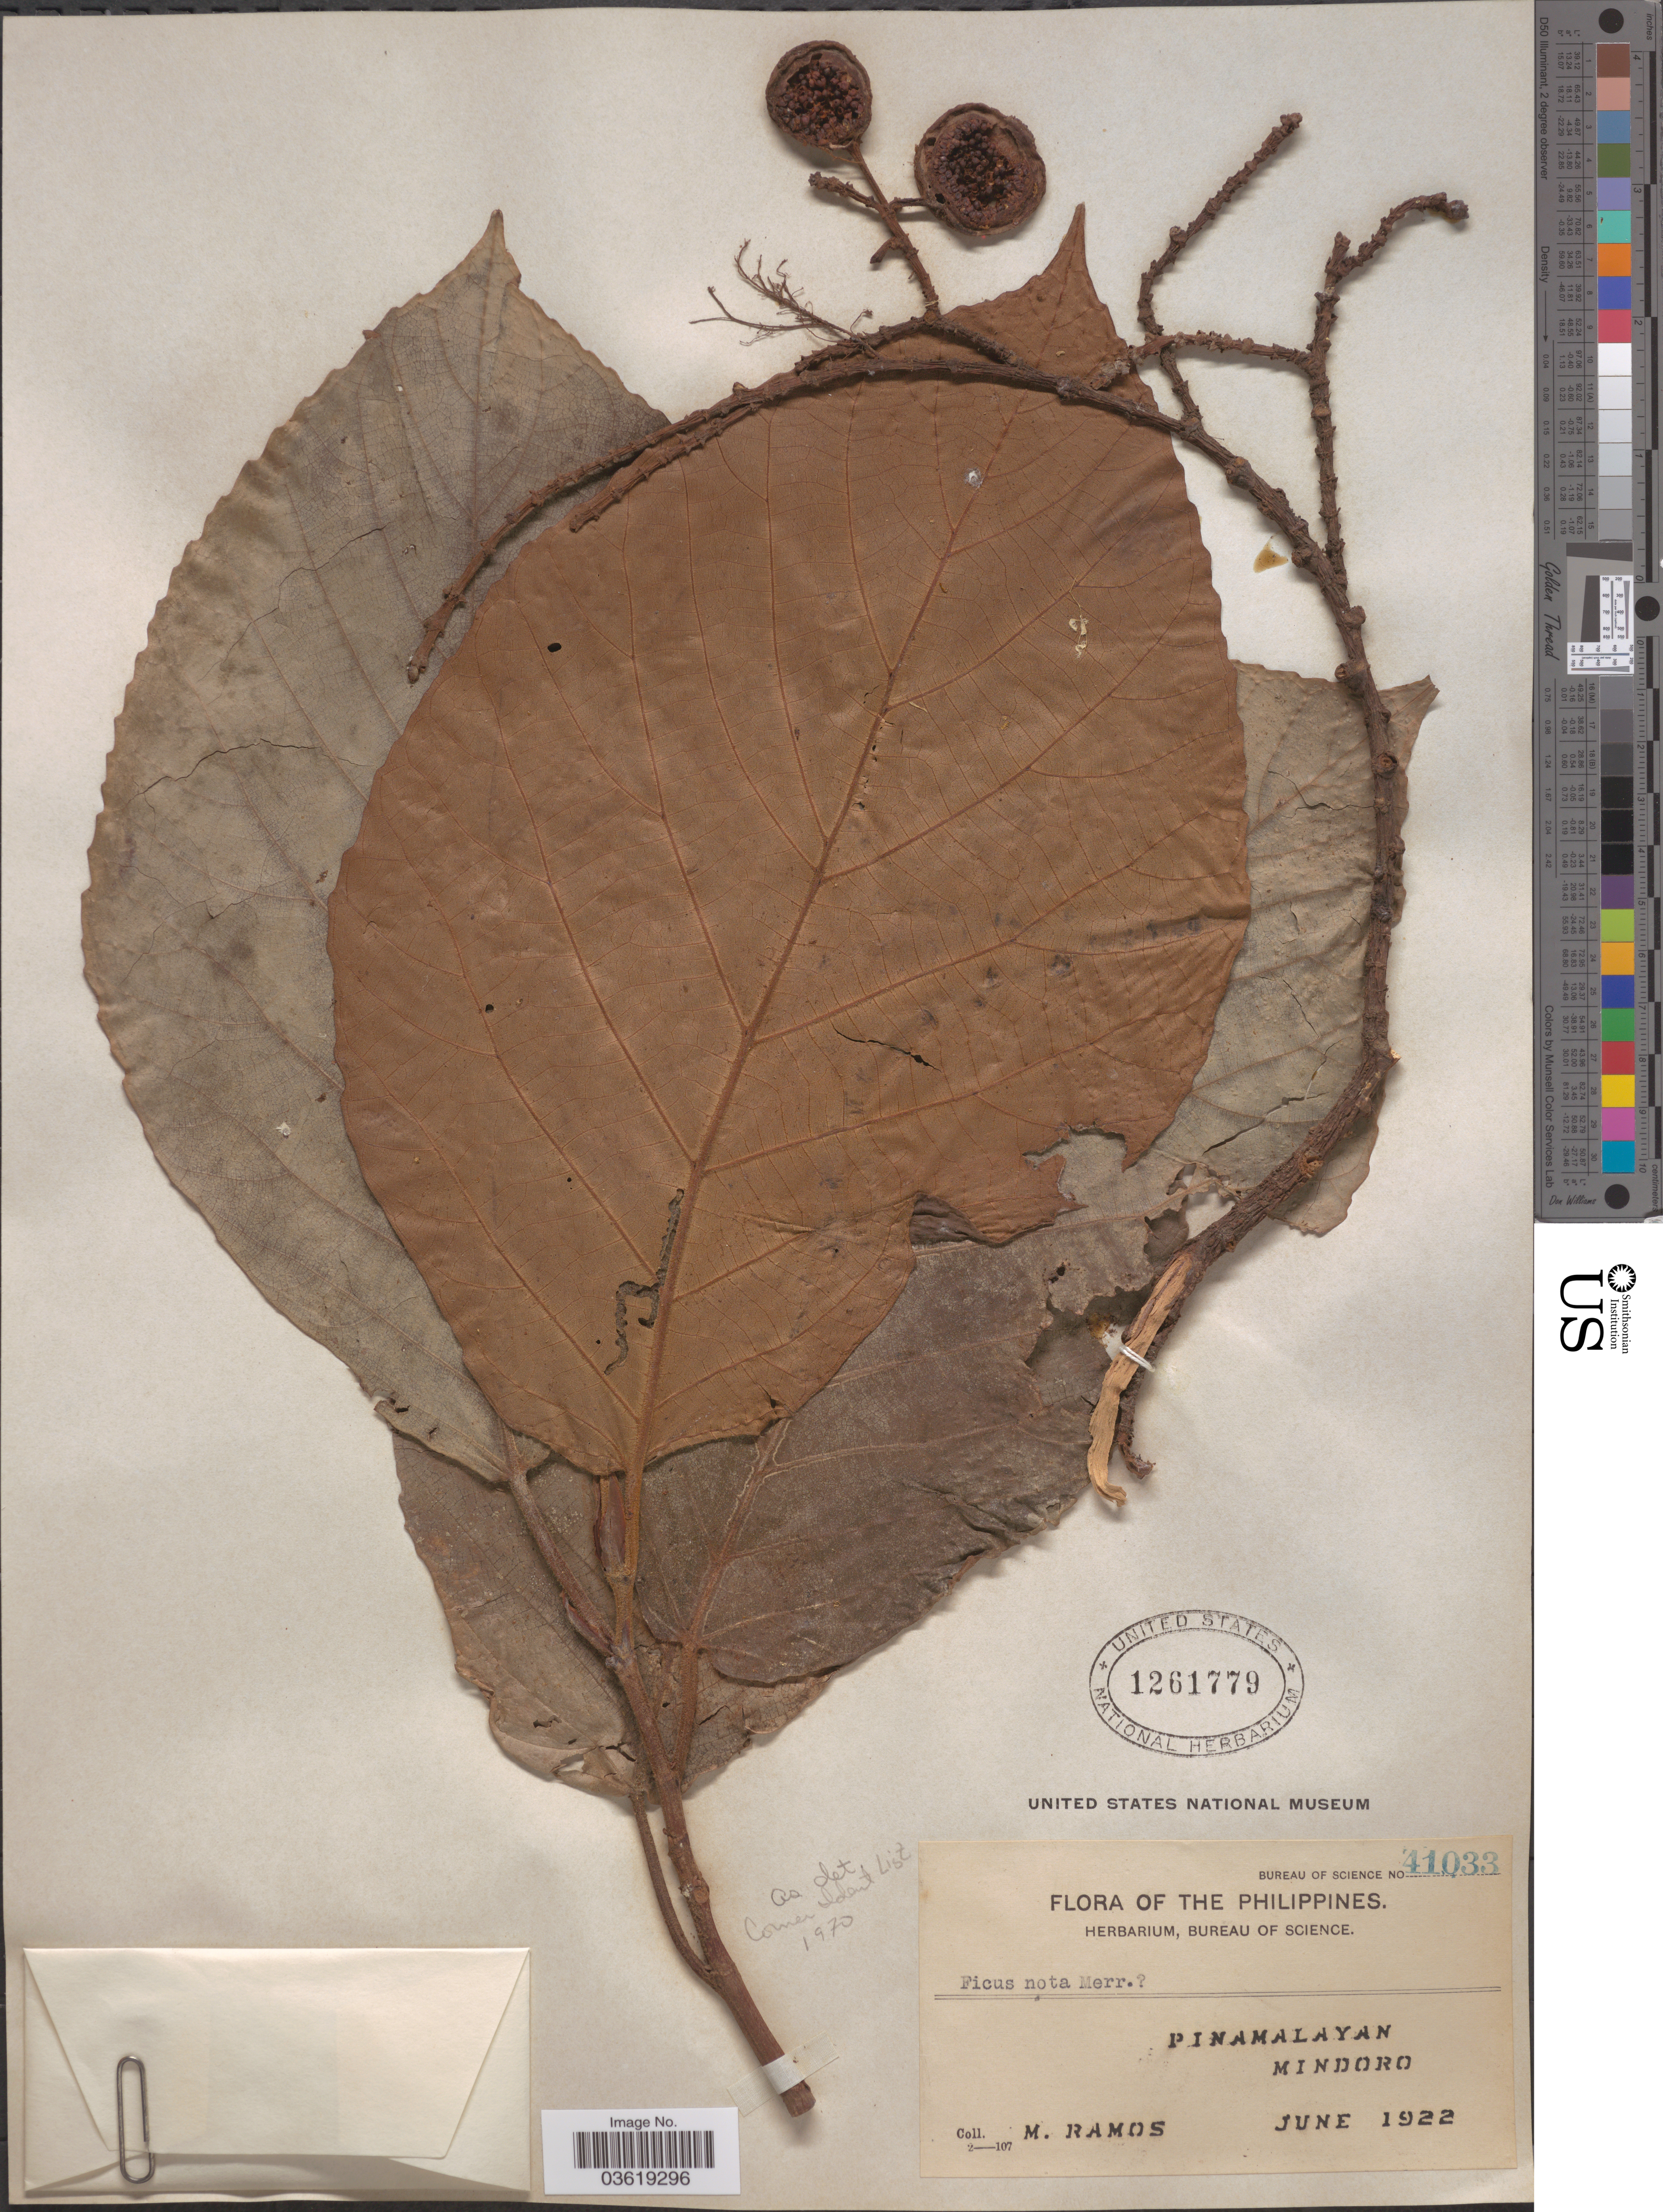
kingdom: Plantae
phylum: Tracheophyta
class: Magnoliopsida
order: Rosales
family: Moraceae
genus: Ficus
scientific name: Ficus nota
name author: (C.E. Blanco) Merr.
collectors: M. Ramos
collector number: Bureau of Science 41033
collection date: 1922-06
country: Philippines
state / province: Mimaropa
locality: Pinamalayan, Mindoro.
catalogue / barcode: US 1261779